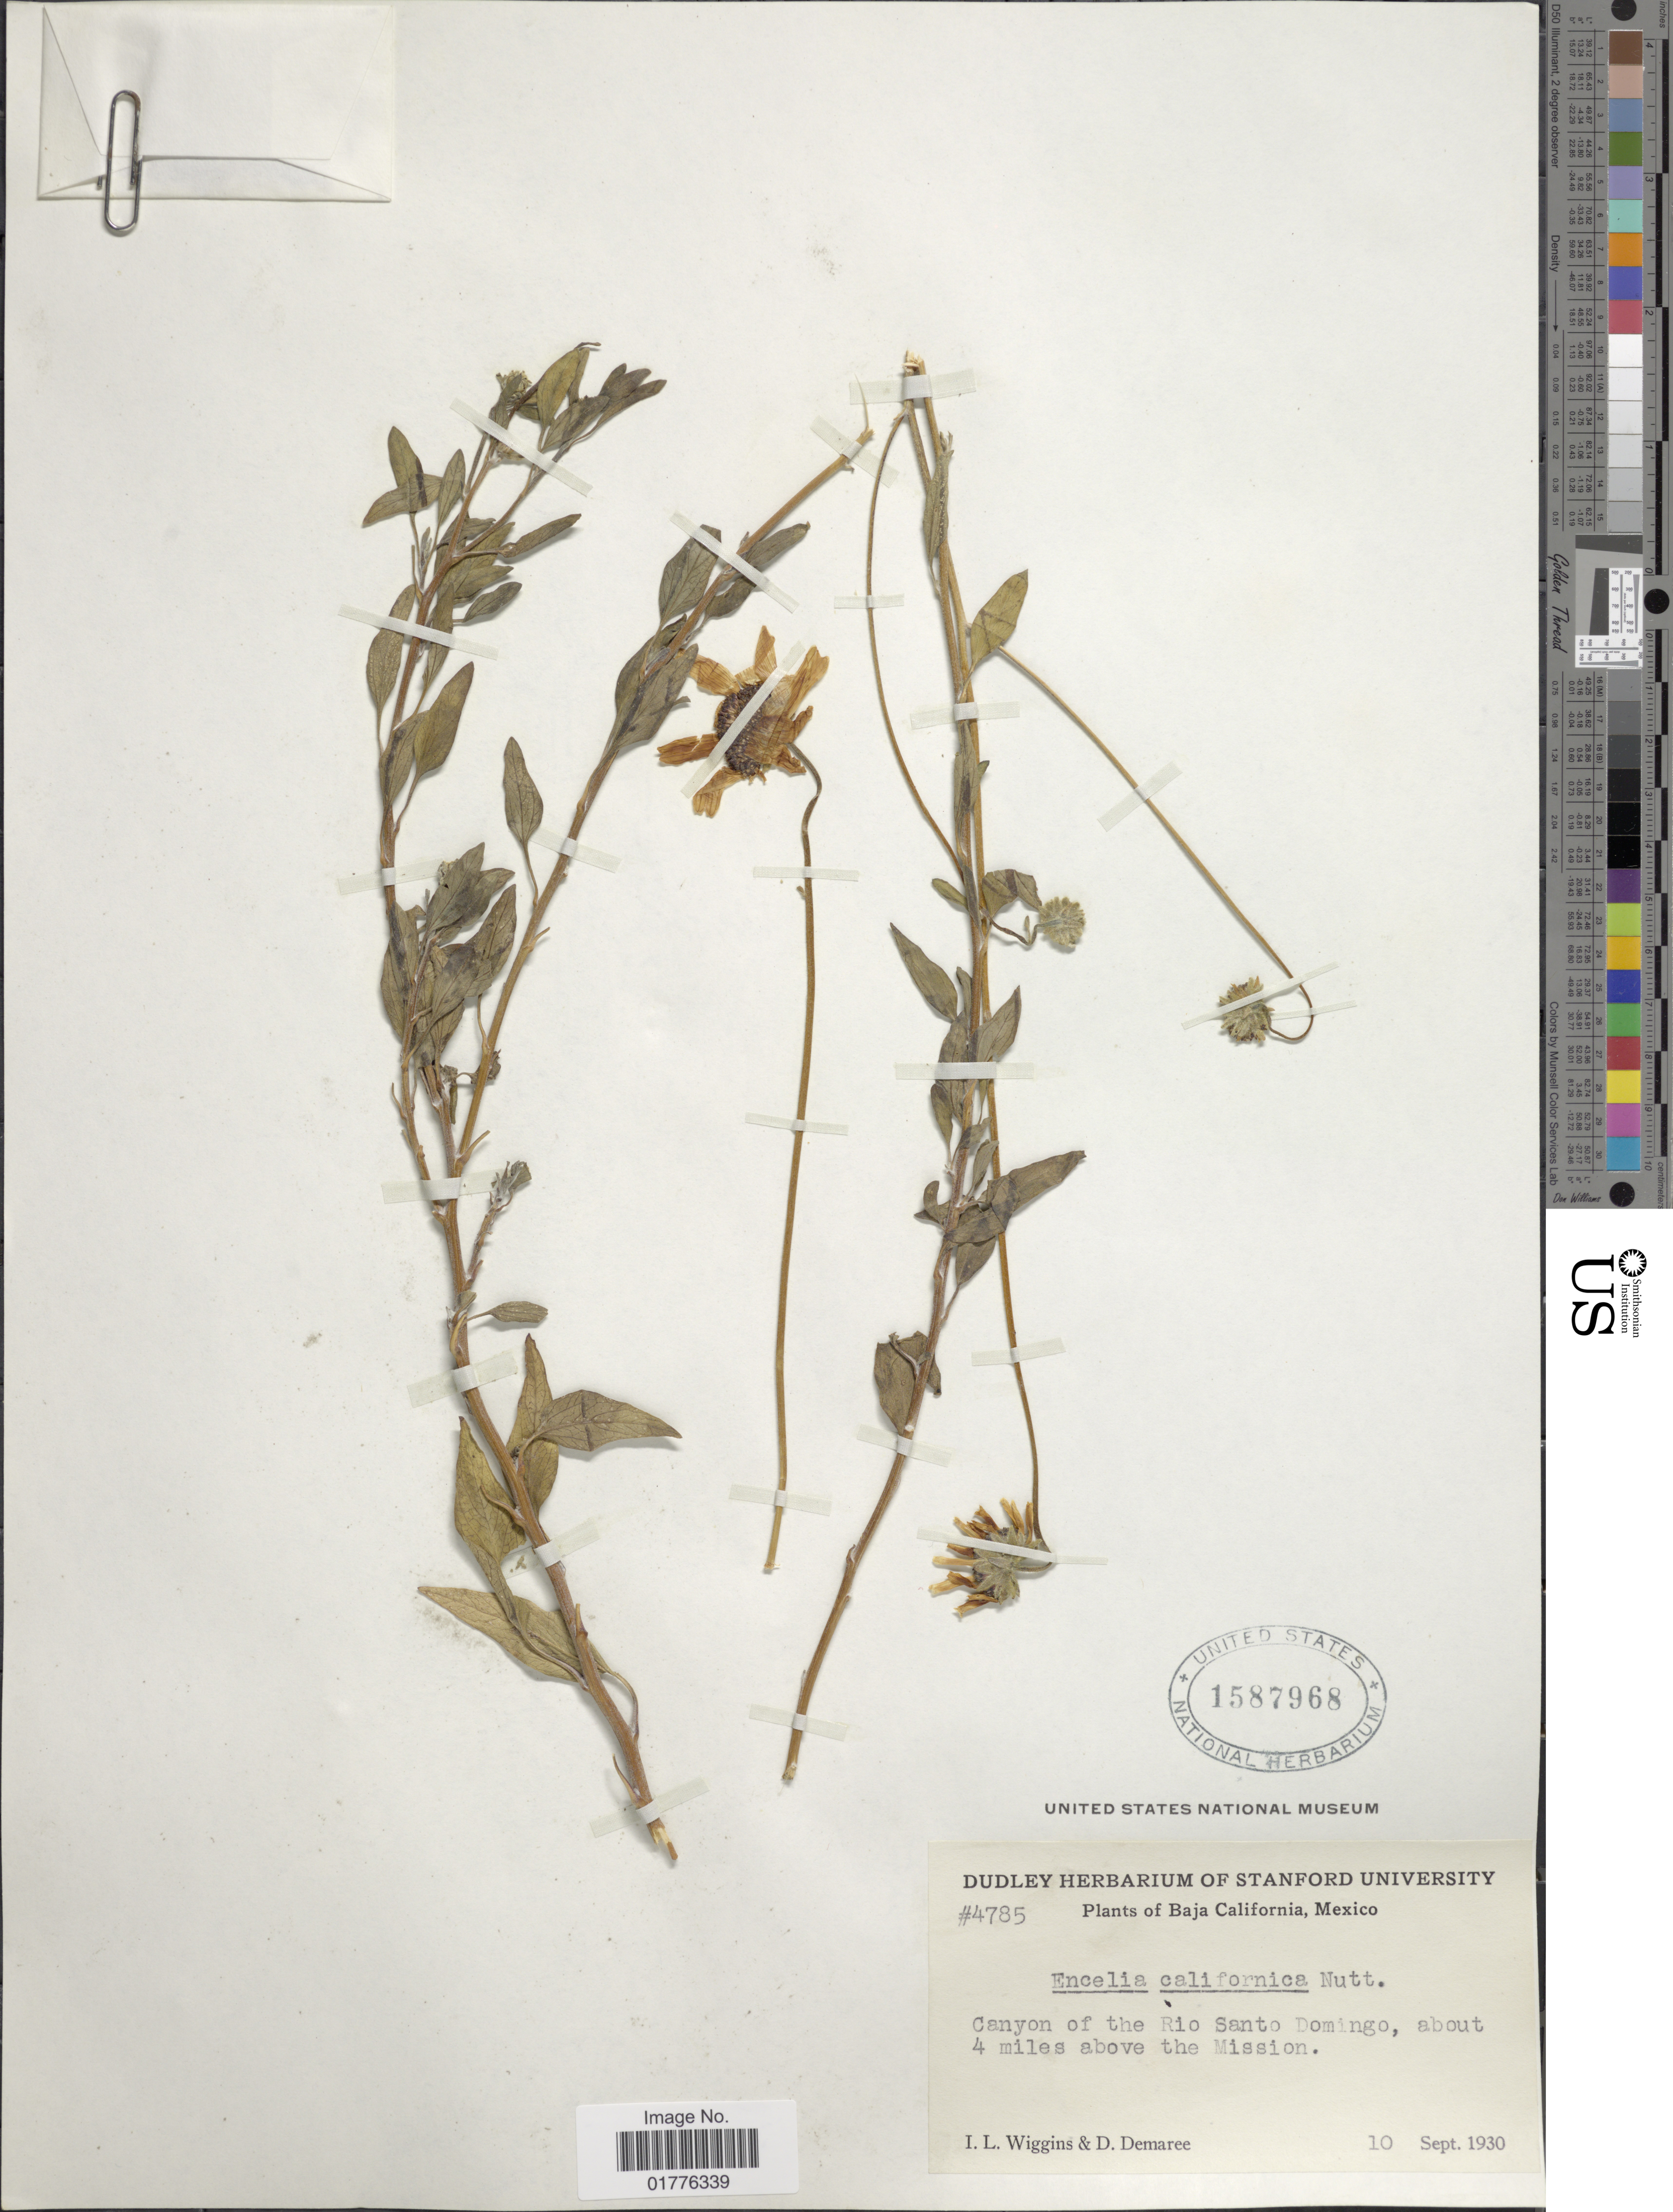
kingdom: Plantae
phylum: Tracheophyta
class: Magnoliopsida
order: Asterales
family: Asteraceae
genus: Encelia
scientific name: Encelia californica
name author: Nutt.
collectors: I. L. Wiggins & D. Demaree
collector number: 4785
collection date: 1930-09-10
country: Mexico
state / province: Baja California Sur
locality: Canyon of the Rio Santo Domingo, about 4 miles above the Mission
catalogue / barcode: US 1587968